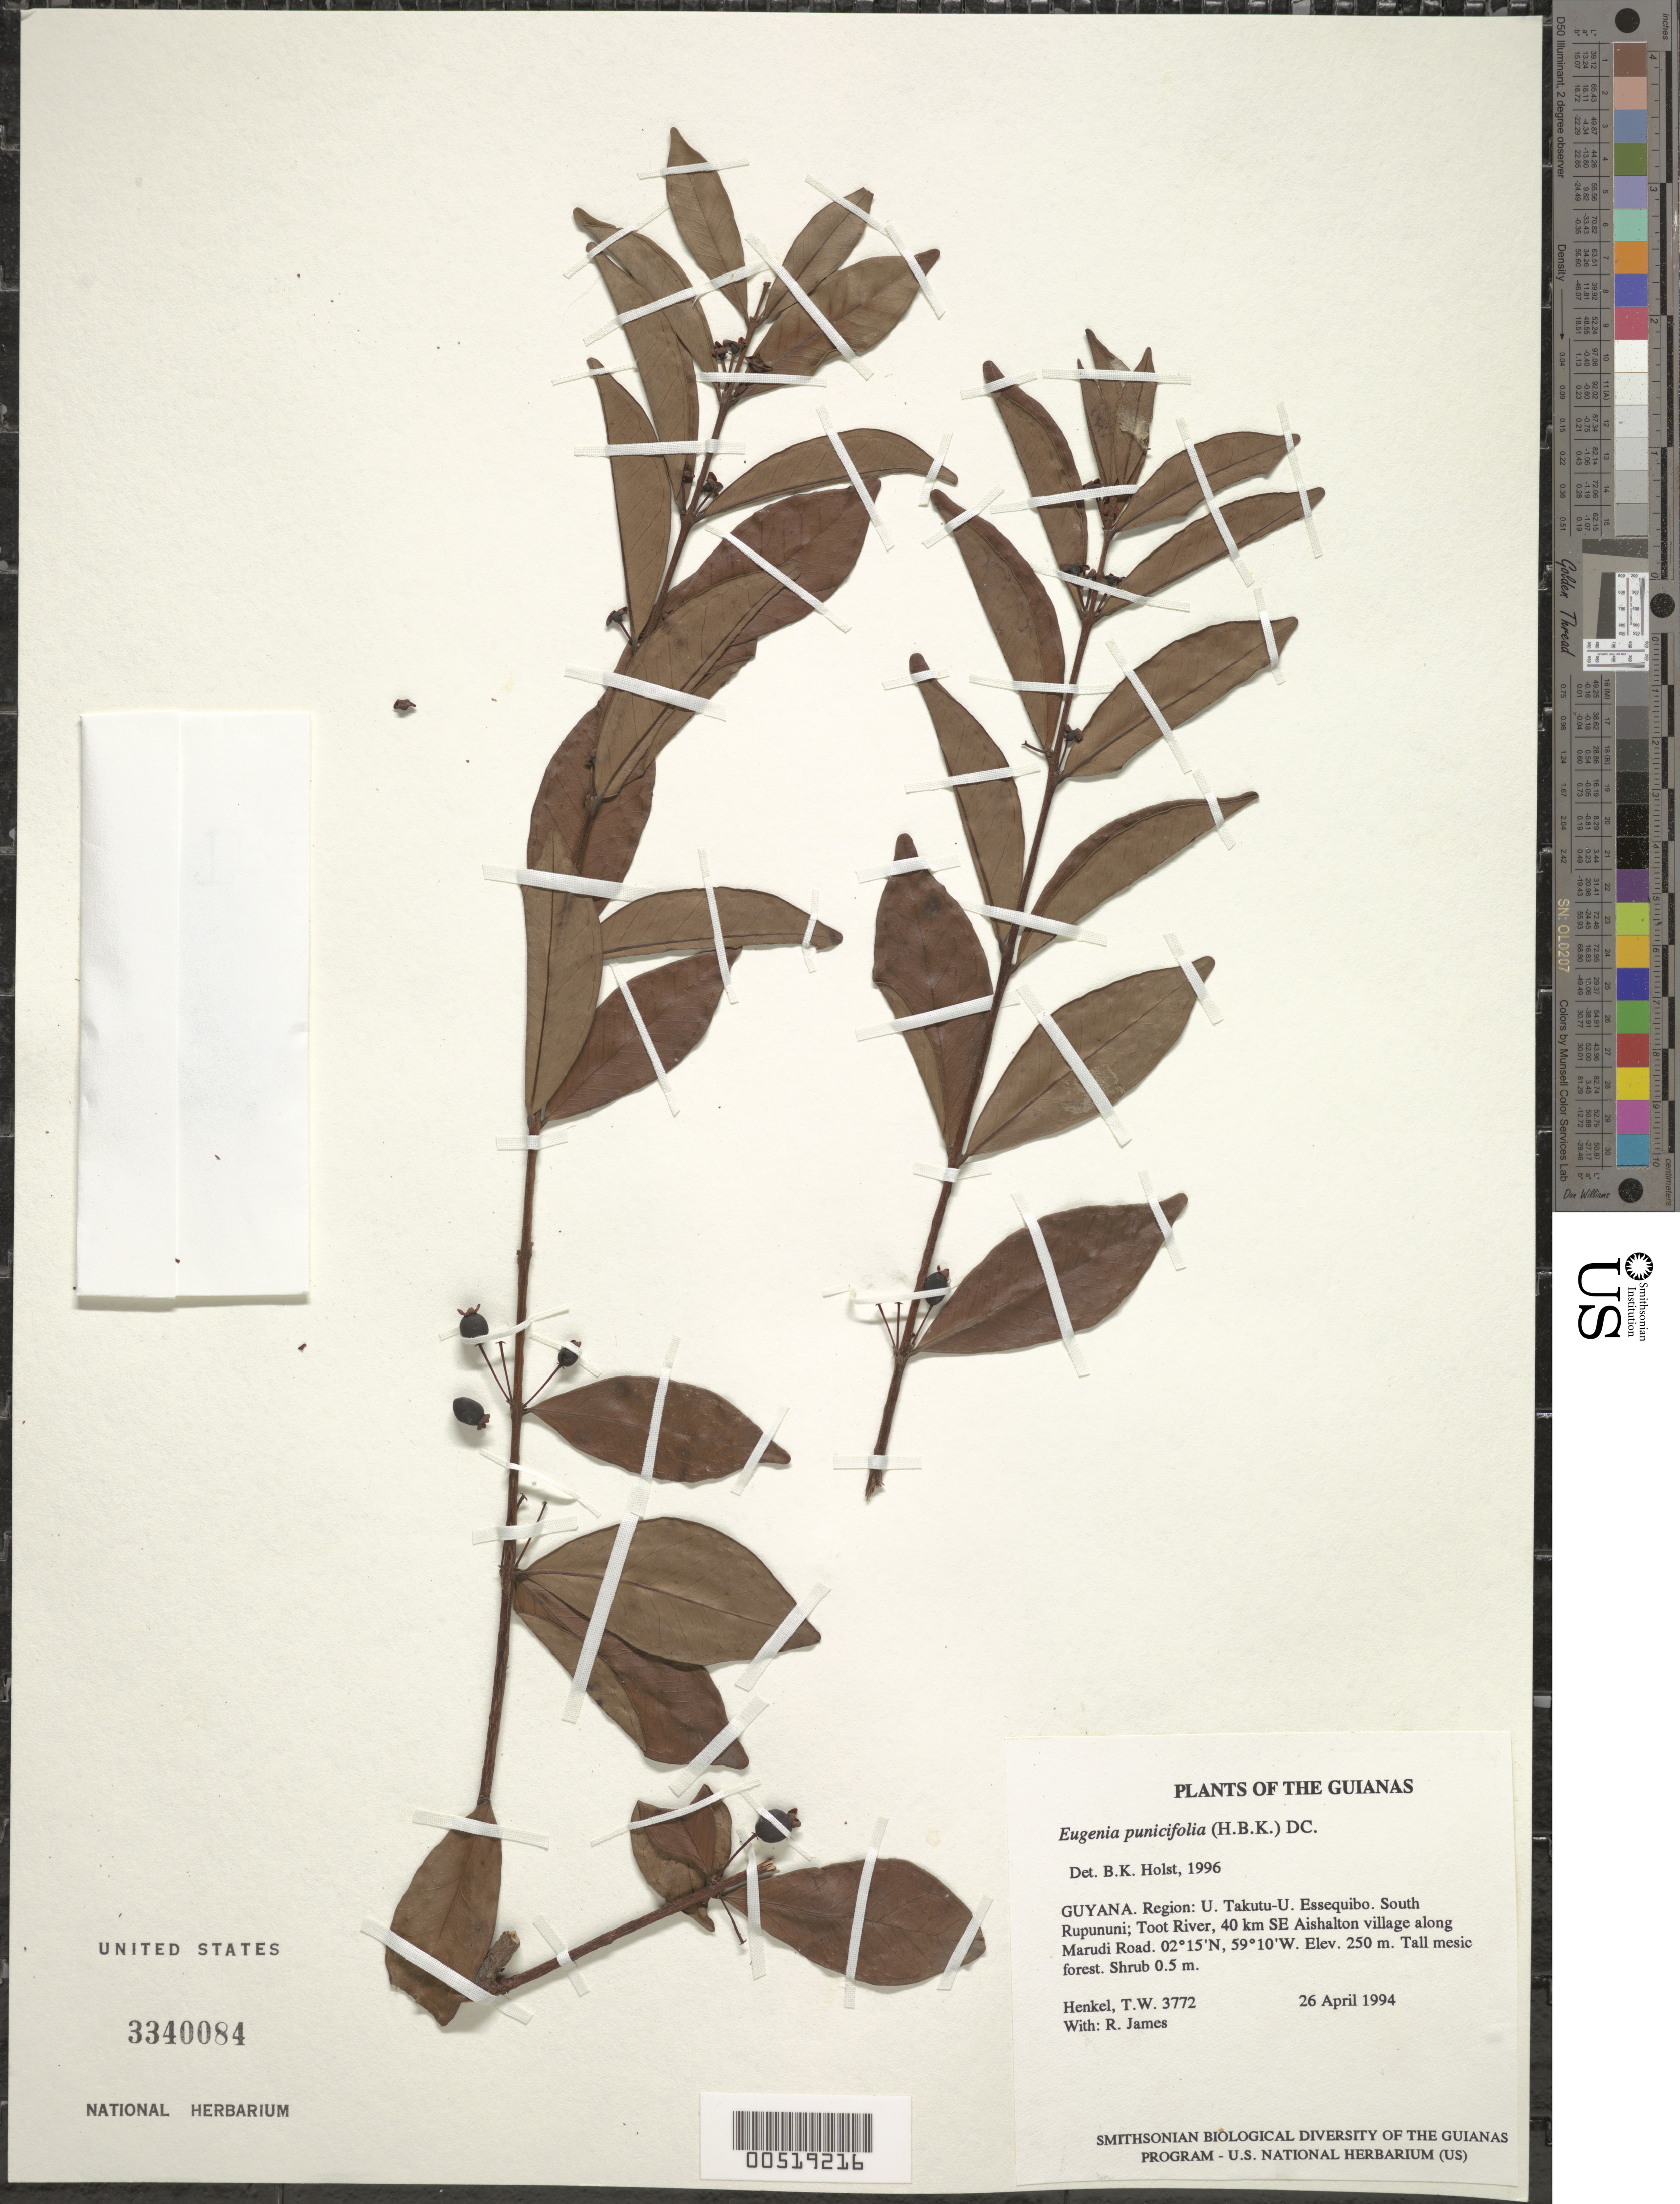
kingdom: Plantae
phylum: Tracheophyta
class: Magnoliopsida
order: Myrtales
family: Myrtaceae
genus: Eugenia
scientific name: Eugenia punicifolia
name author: (Kunth) DC.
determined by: Holst, Bruce K.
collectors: T. Henkel & R. James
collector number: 3772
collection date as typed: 26 April 1994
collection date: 1994-04-26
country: Guyana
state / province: U. Takutu-U. Essequibo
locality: South Rupununi; Toot River, 40 km SE Aishalton village along Marudi Road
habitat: Tall mesic forest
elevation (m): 250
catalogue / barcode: US 3340084